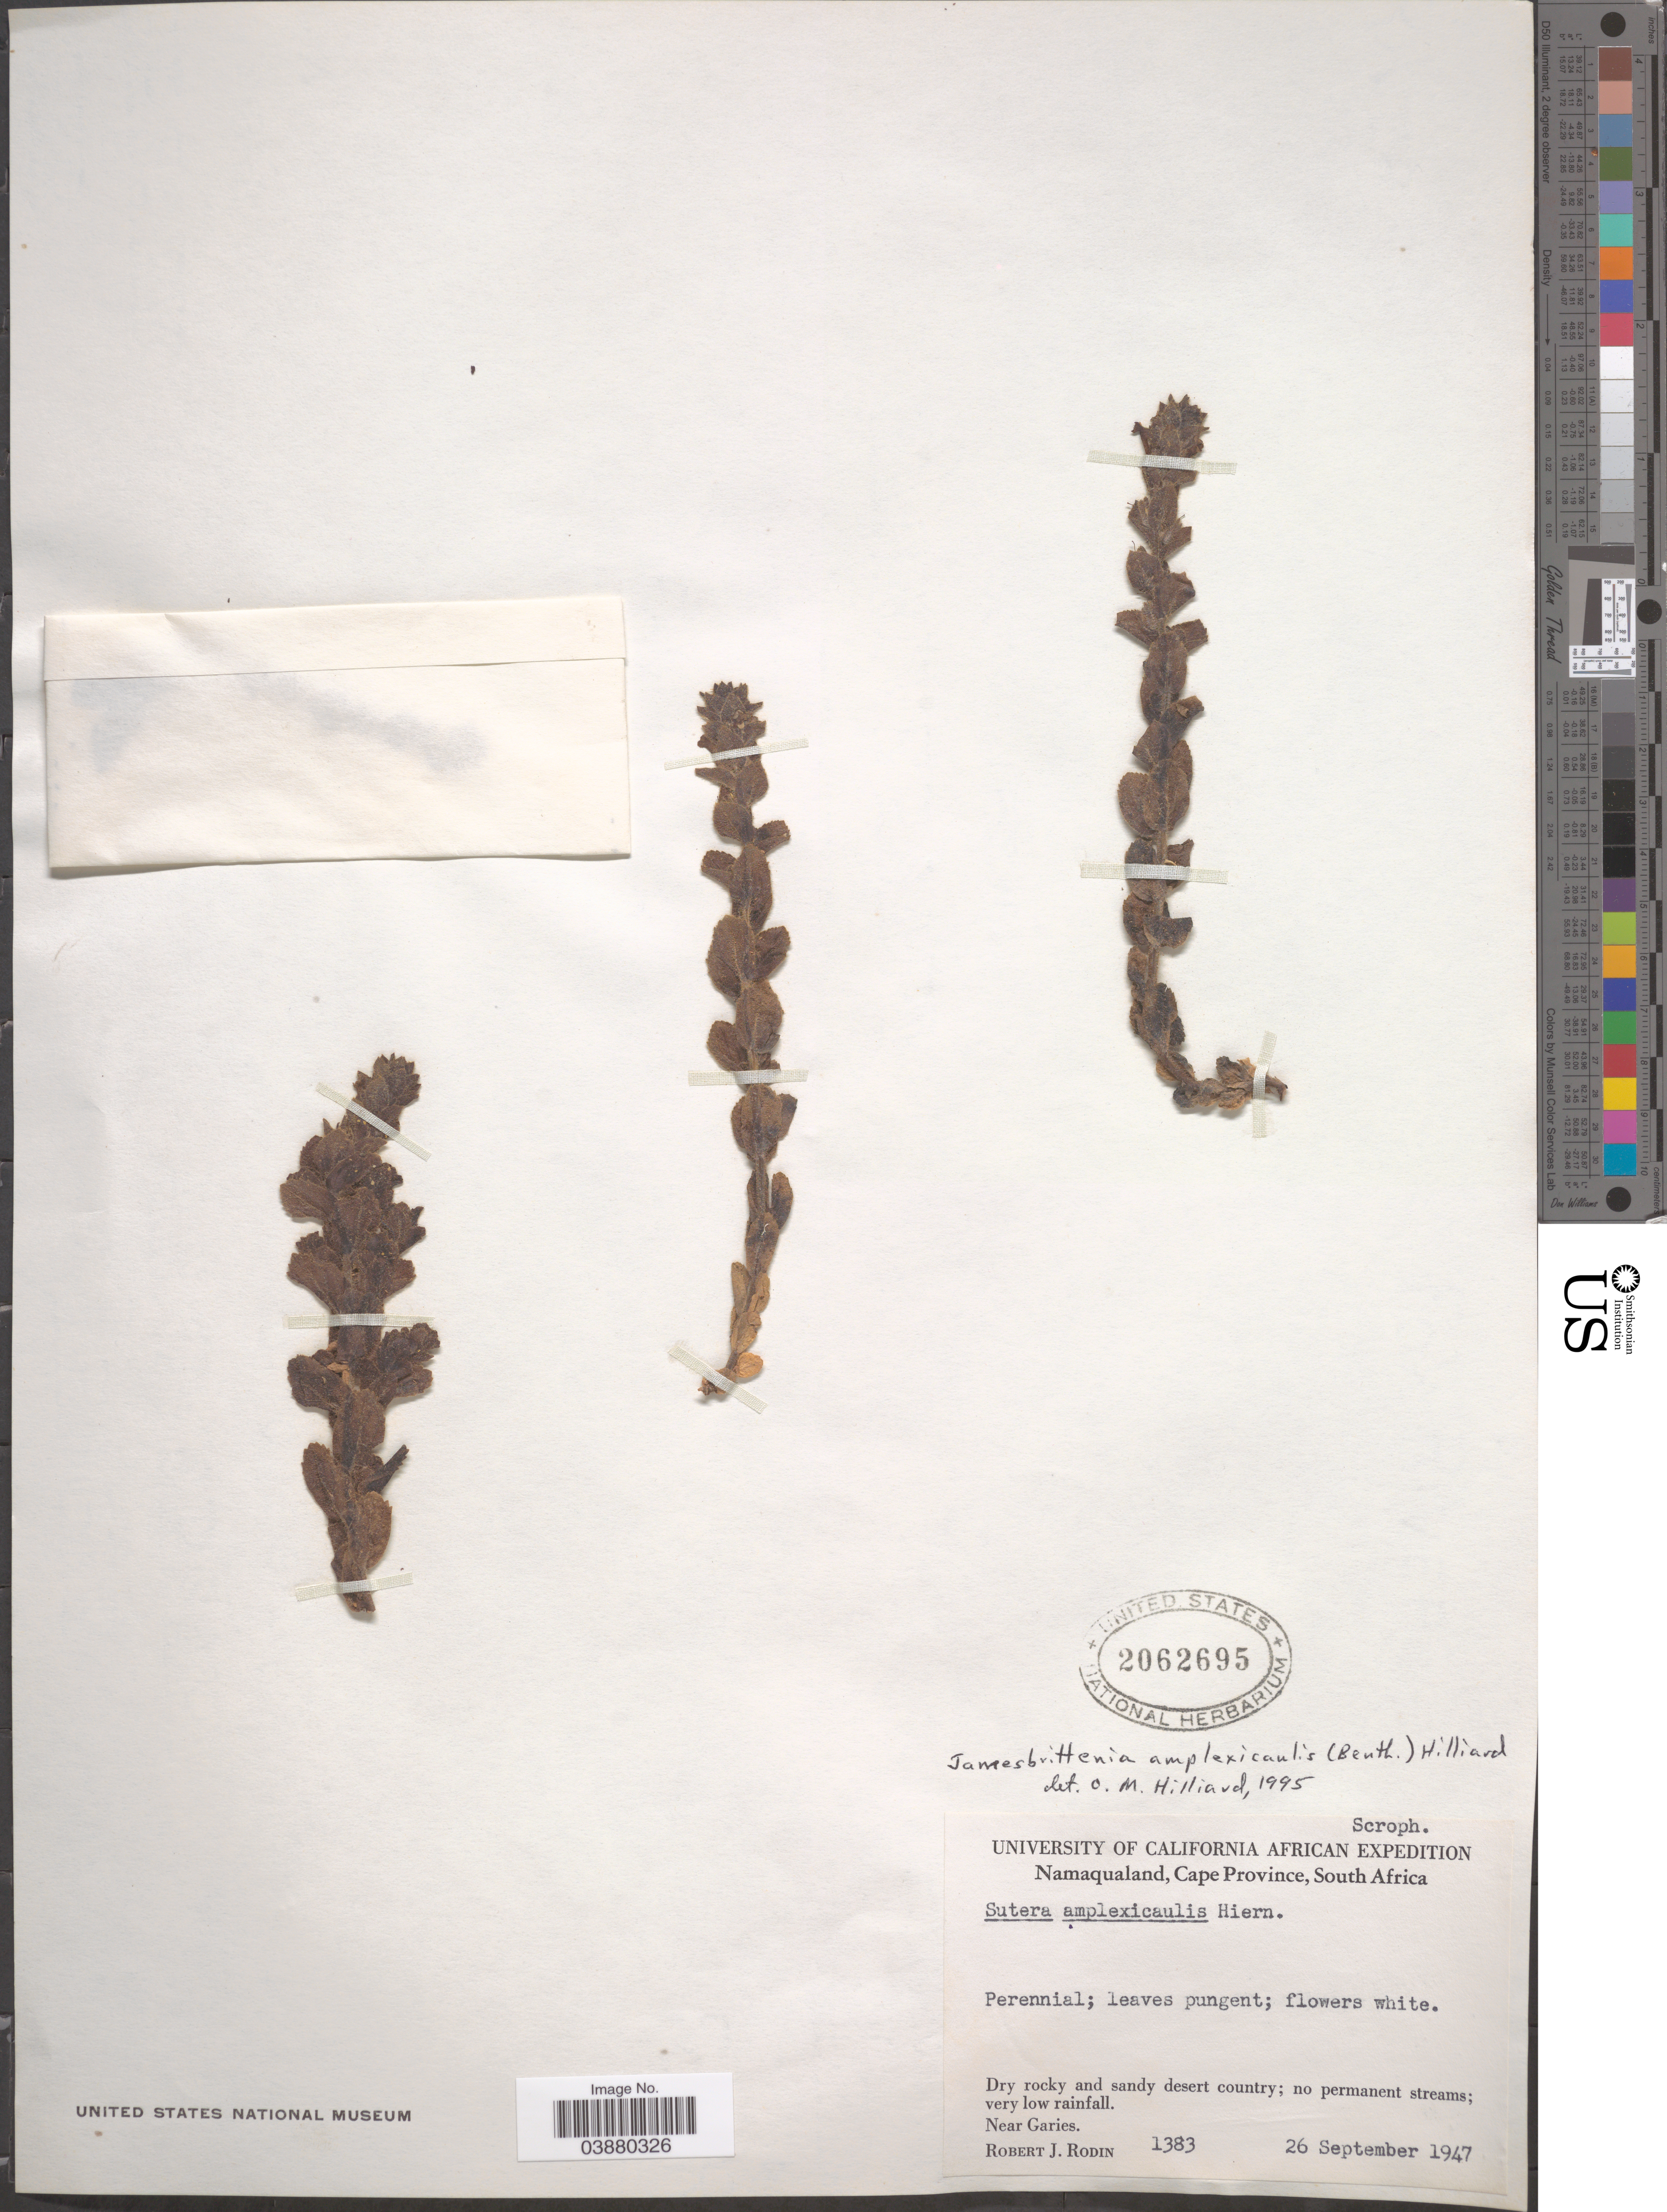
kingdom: Plantae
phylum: Tracheophyta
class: Magnoliopsida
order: Lamiales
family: Scrophulariaceae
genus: Jamesbrittenia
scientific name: Jamesbrittenia amplexicaulis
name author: (Benth.) Hilliard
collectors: R. J. Rodin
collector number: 1383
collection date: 1947-09-26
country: South Africa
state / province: Northern Cape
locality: Namaqualand. Near Garies.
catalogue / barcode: US 2062695